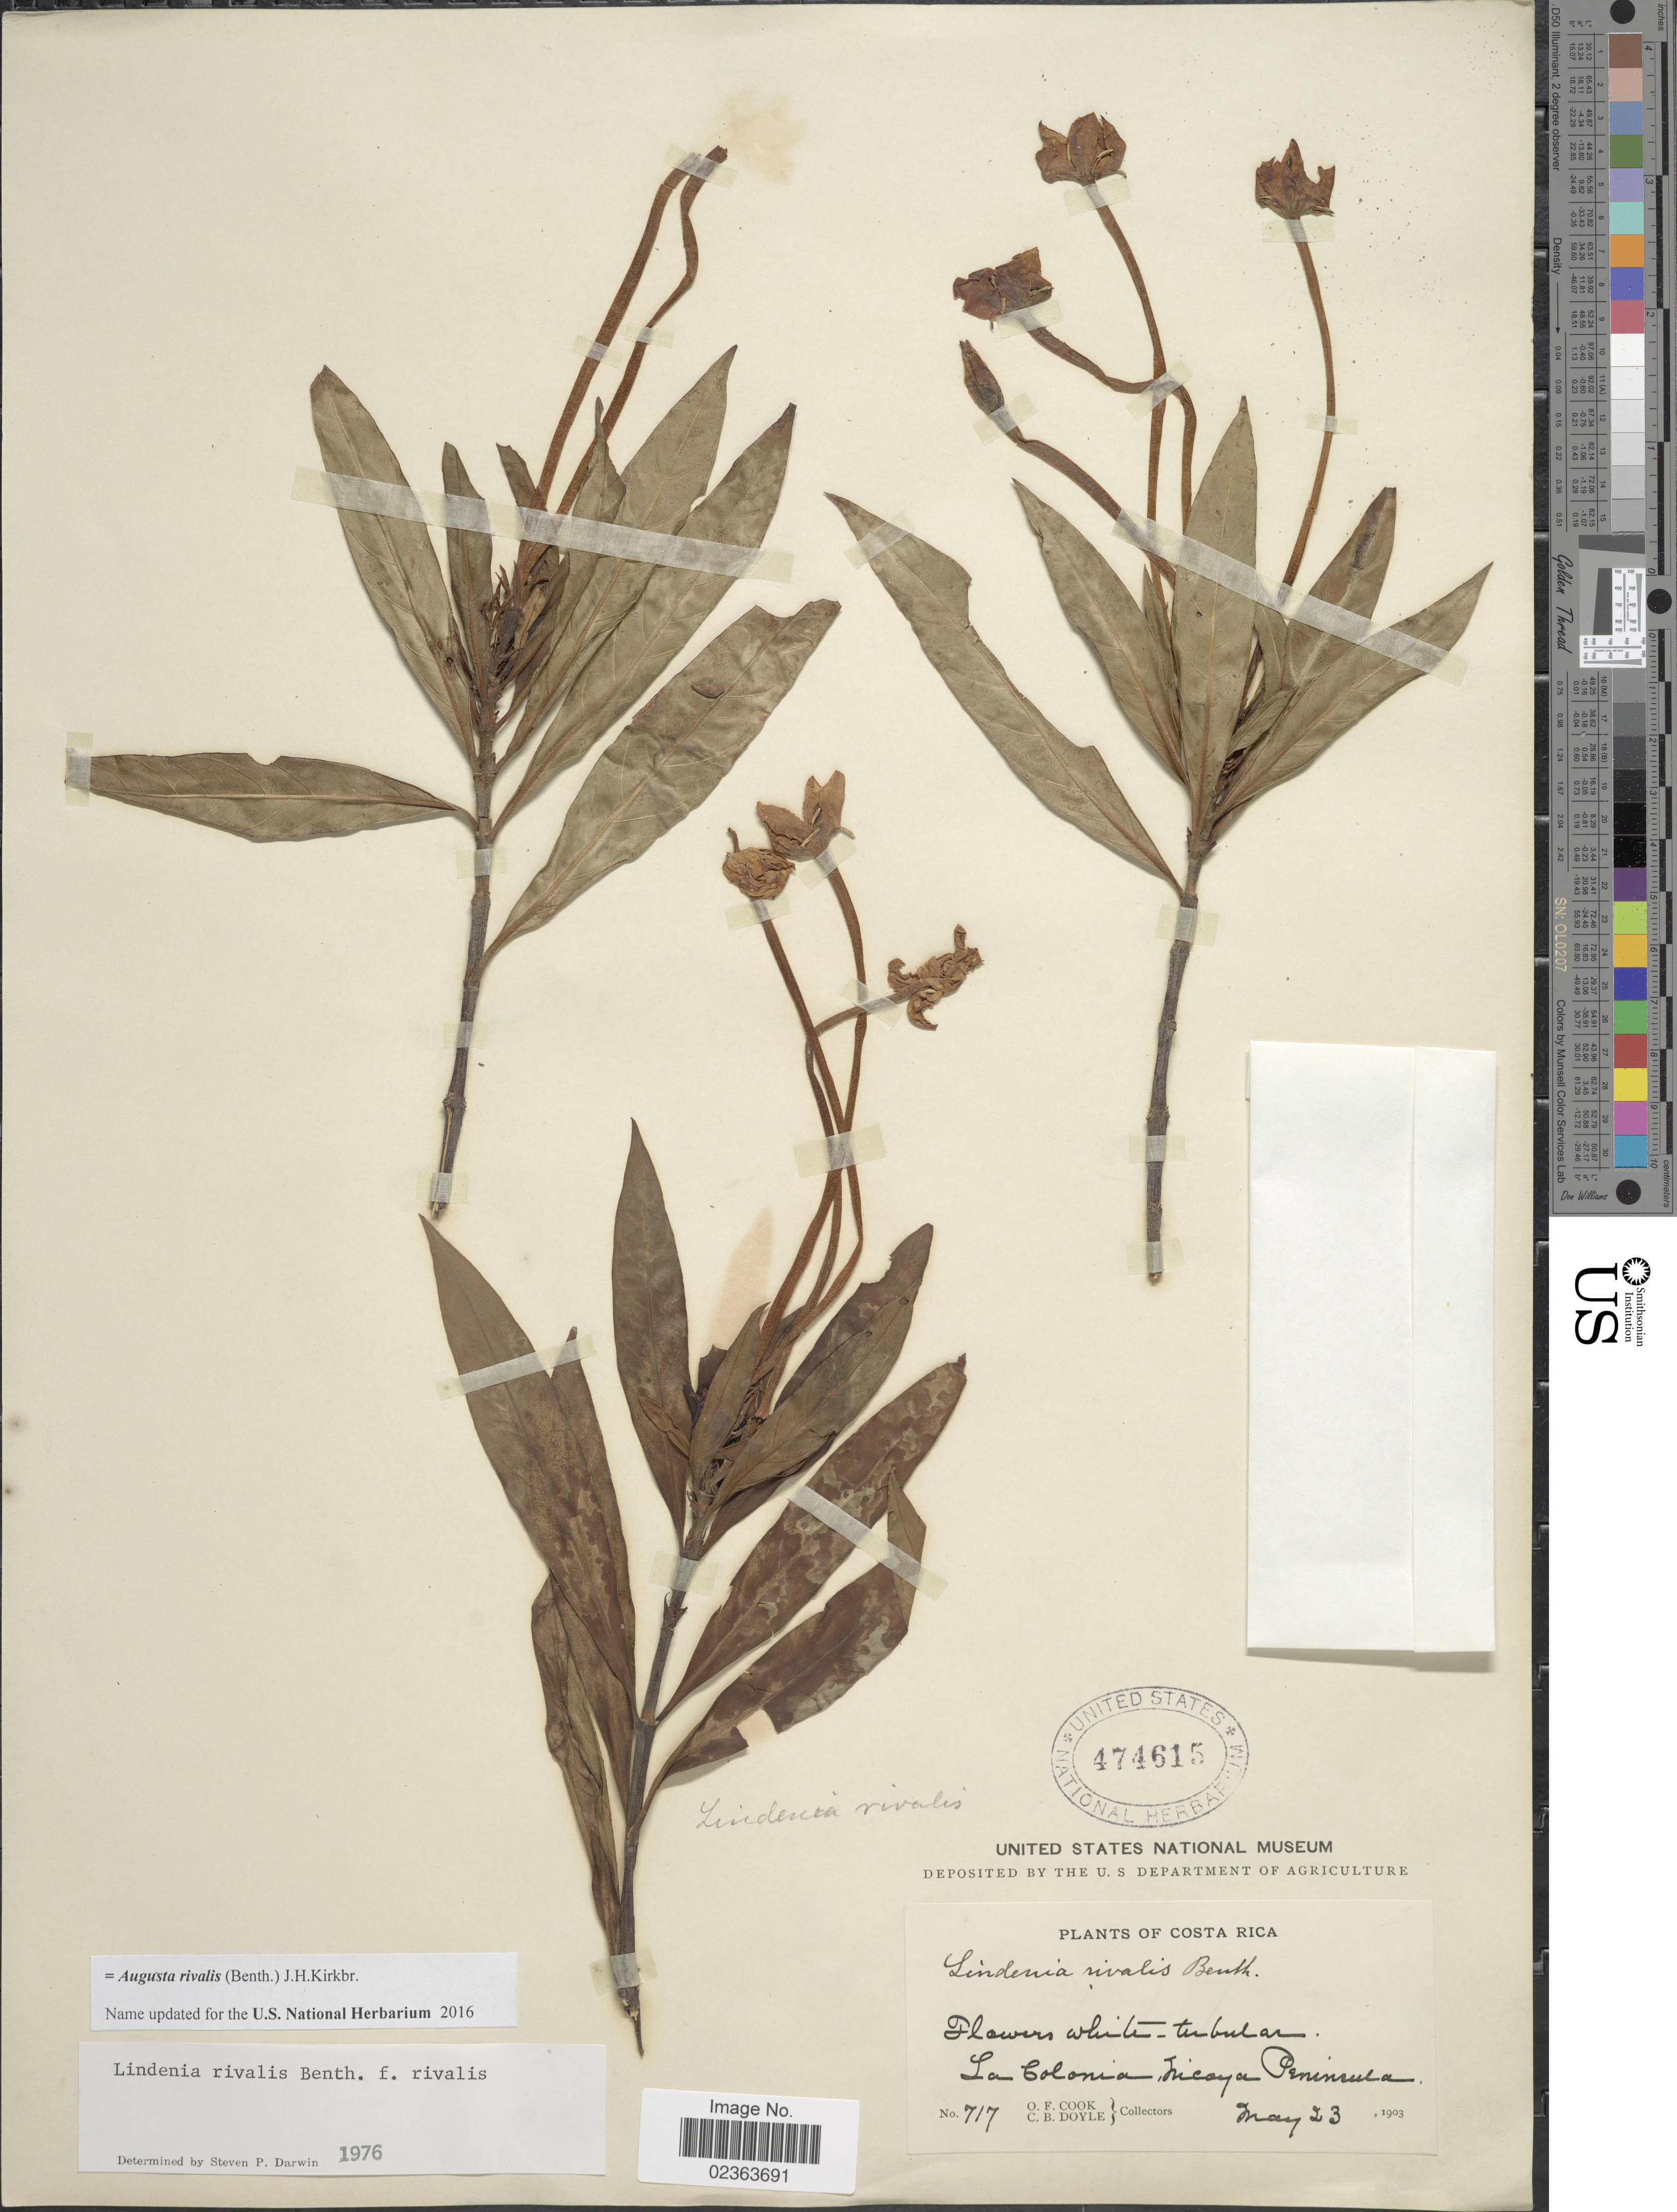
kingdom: Plantae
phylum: Tracheophyta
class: Magnoliopsida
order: Gentianales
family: Rubiaceae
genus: Augusta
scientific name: Augusta rivalis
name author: (Benth.) J.H. Kirkbr.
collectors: O. F. Cook & C. Doyle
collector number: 717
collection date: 1903-05-23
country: Costa Rica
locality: La Colonia, Nicaya Peninsula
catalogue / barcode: US 474615